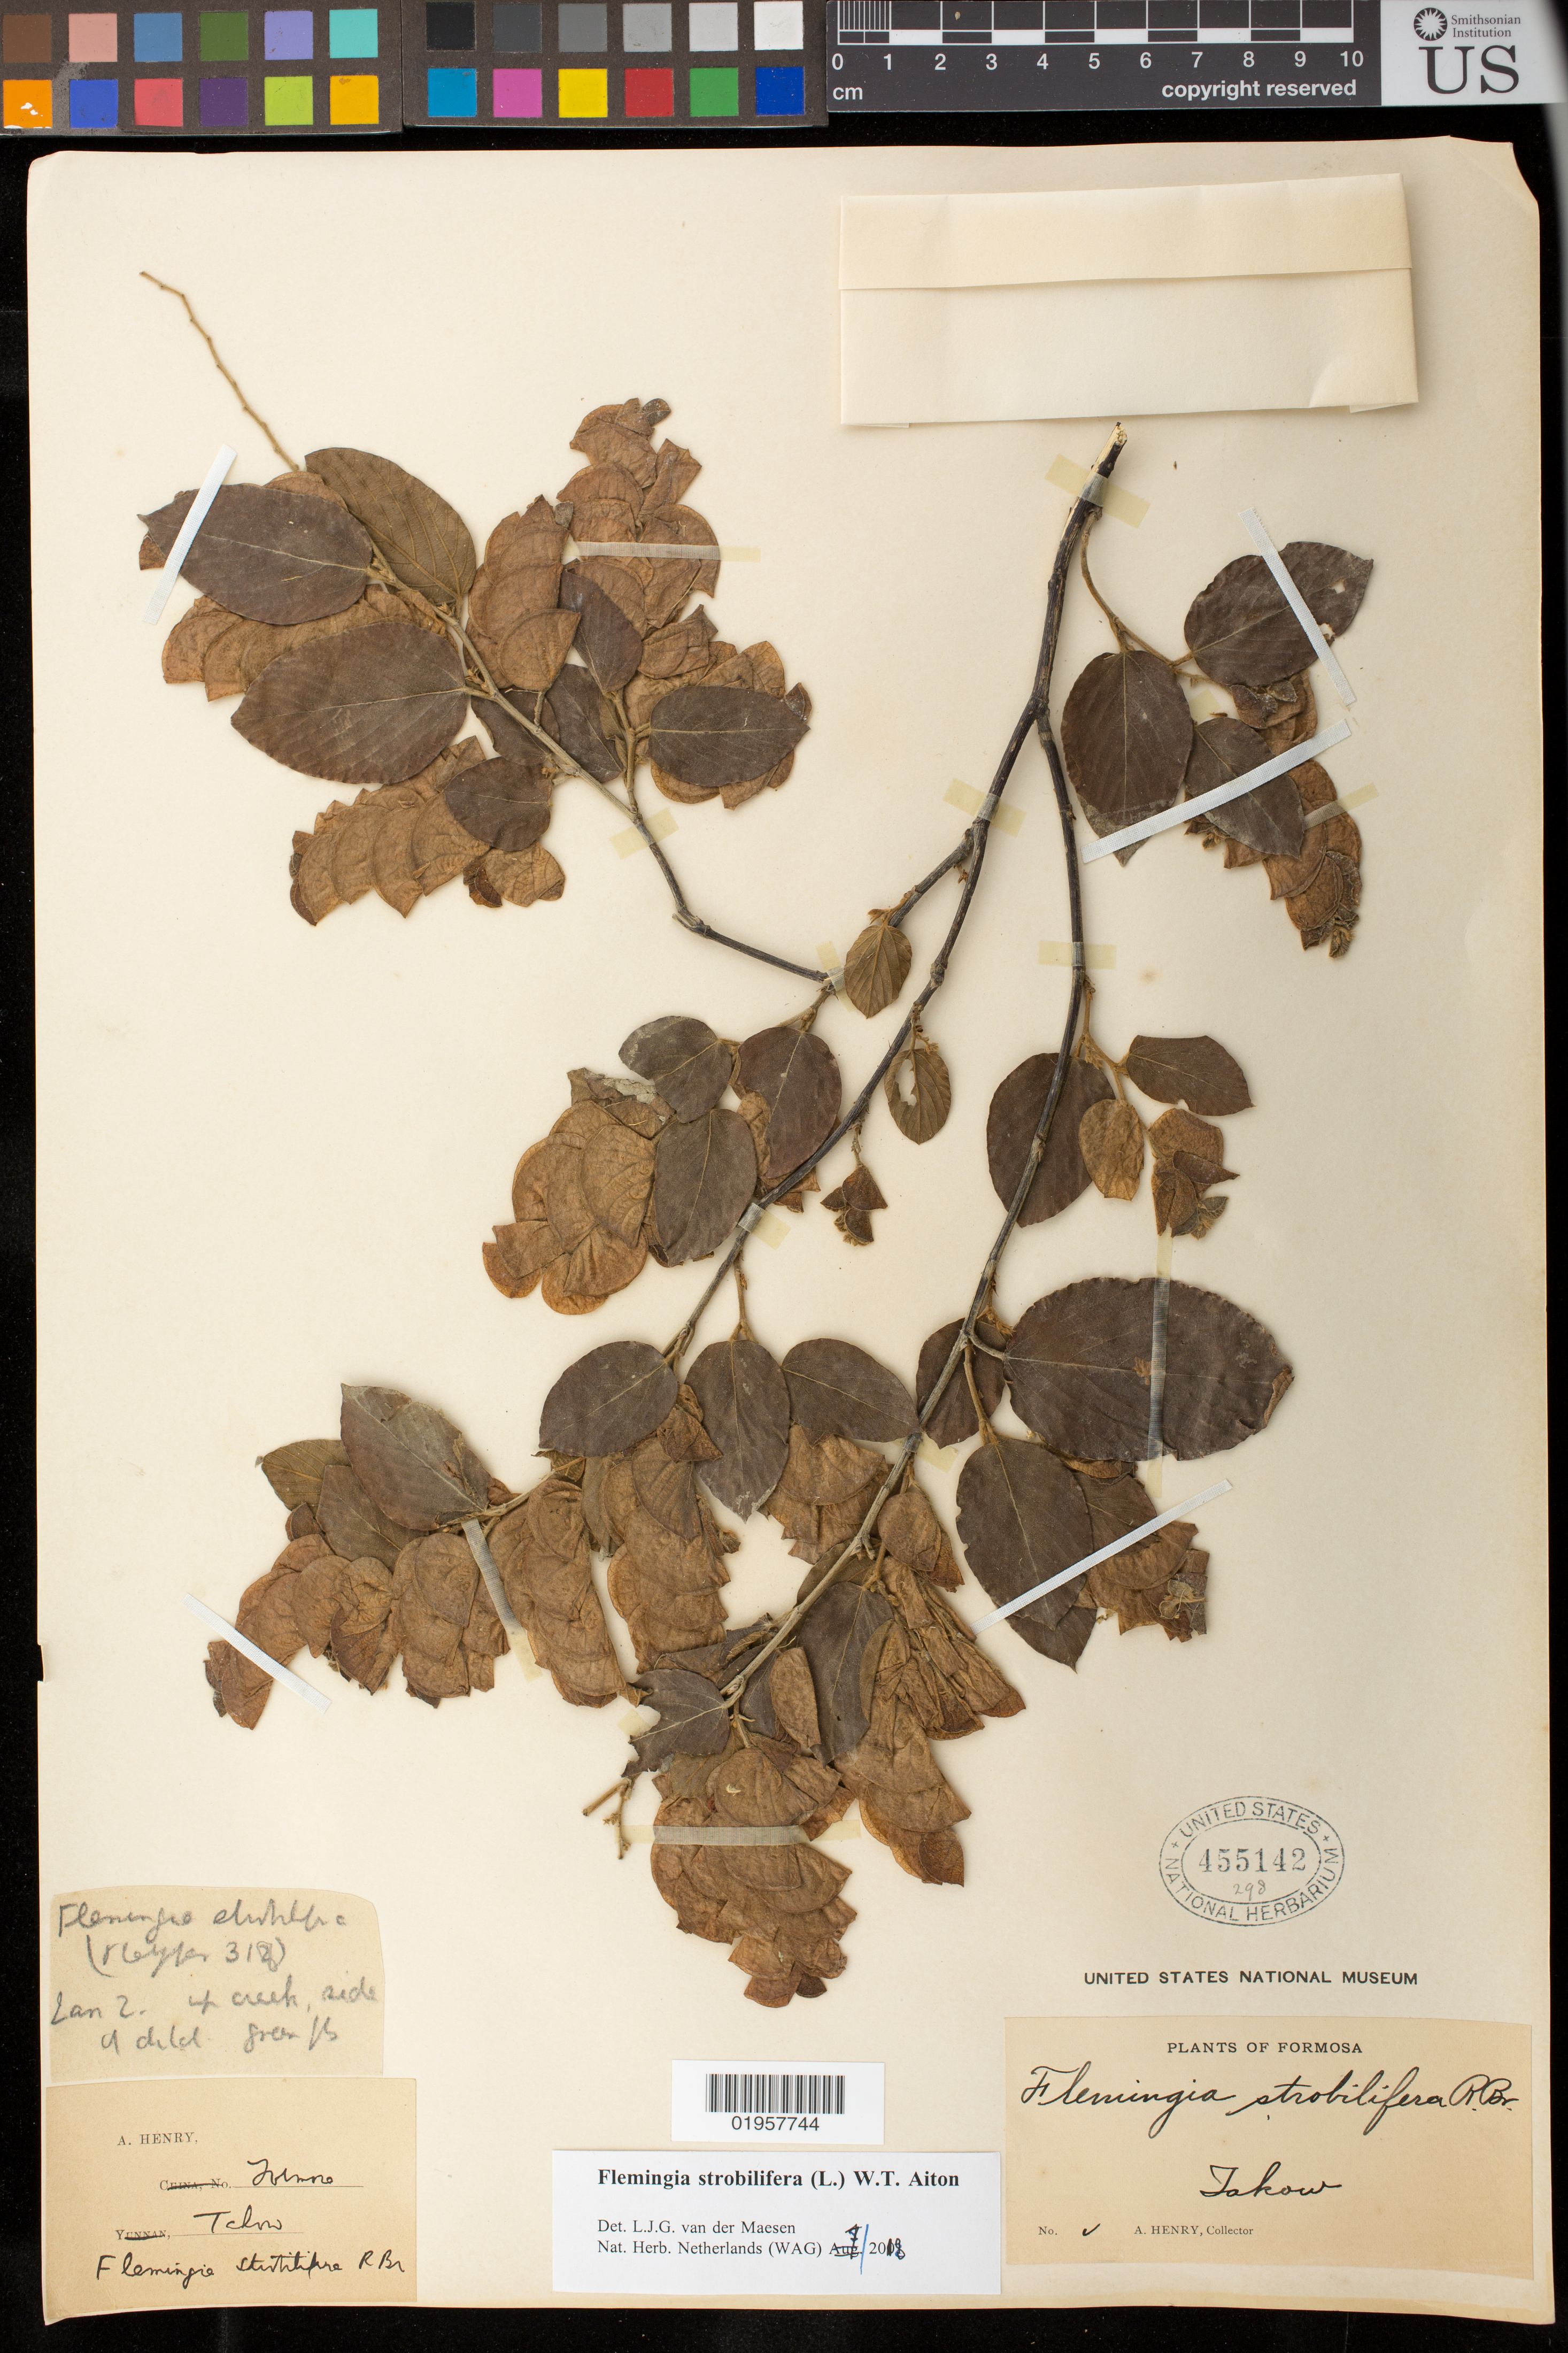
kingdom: Plantae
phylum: Tracheophyta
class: Magnoliopsida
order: Fabales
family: Fabaceae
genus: Flemingia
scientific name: Flemingia strobilifera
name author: (L.) W.T. Aiton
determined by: Van Der Maesen, L. J. G., (WAG), Wageningen University (Netherlands)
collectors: A. Henry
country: Taiwan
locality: Formosa [Taiwan] Takow [Kaohsiung]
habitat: In creek [?]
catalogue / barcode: US 455142